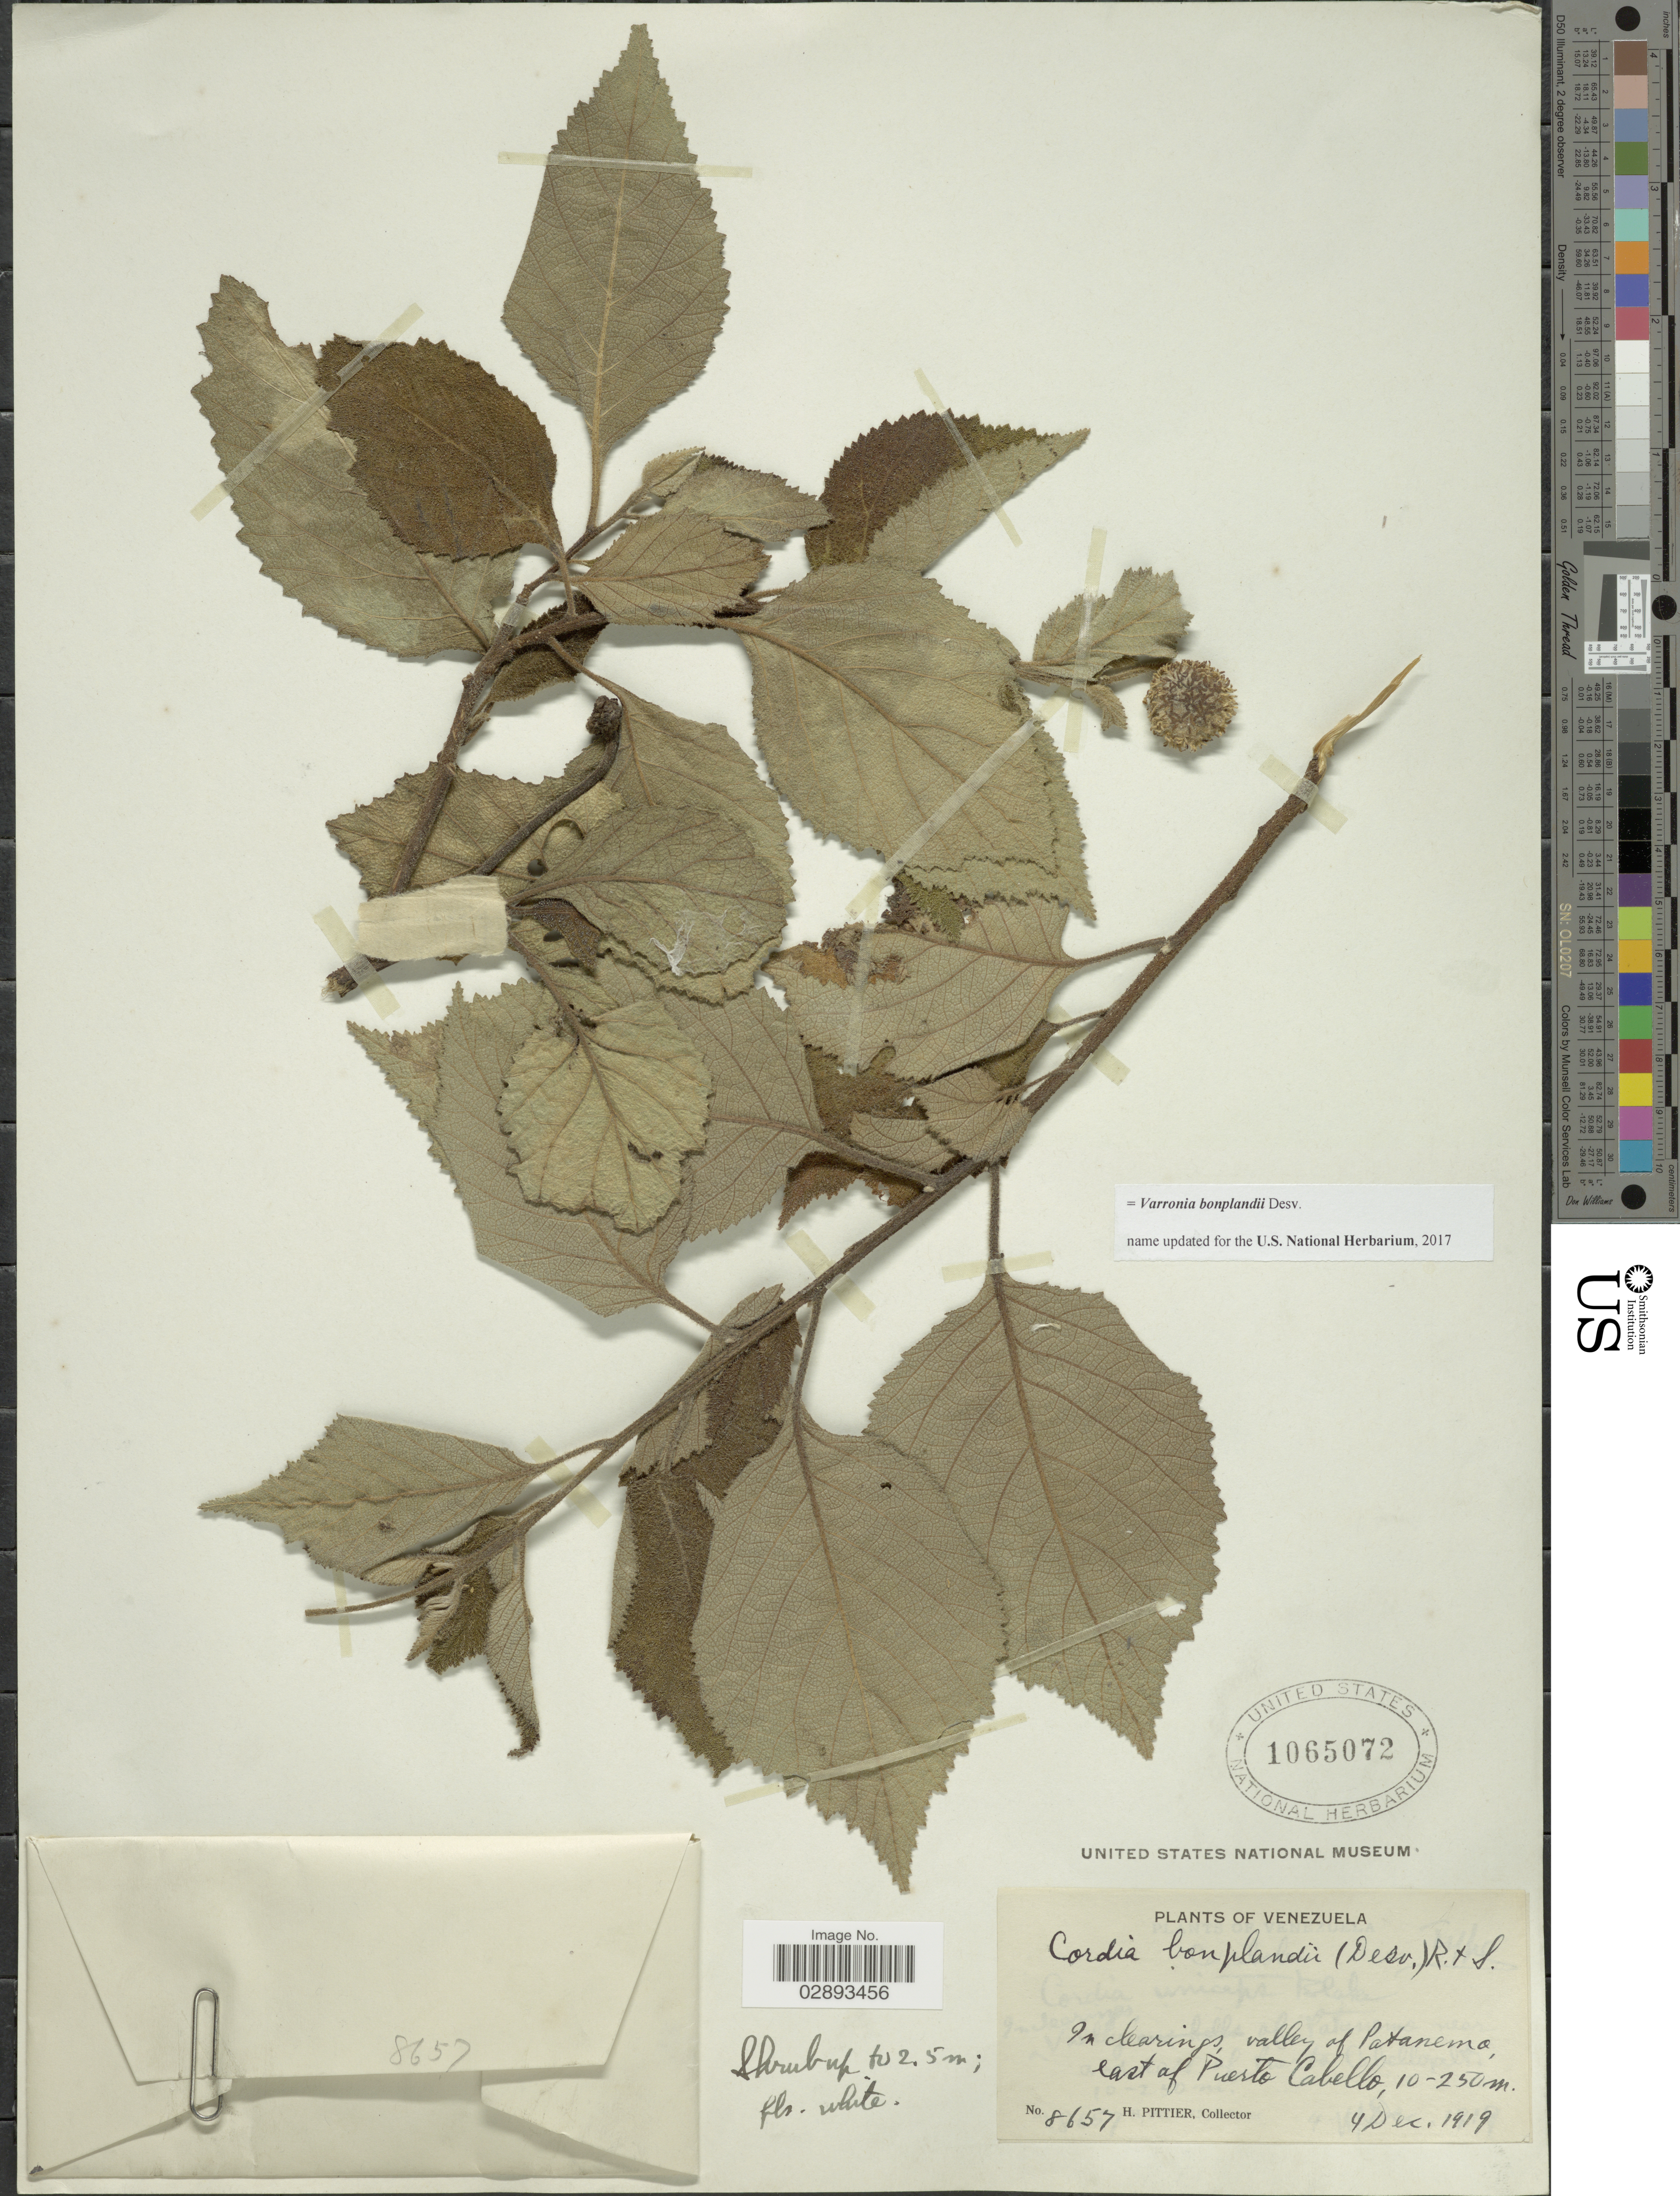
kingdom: Plantae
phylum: Tracheophyta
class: Magnoliopsida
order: Boraginales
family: Cordiaceae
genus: Varronia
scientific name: Varronia bonplandii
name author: Desv.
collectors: H. F. Pittier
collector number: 8657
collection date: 1919-12-04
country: Venezuela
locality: In clearings, valley of Patanemo, east of Puerto Cabello.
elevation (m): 10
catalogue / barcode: US 1065072